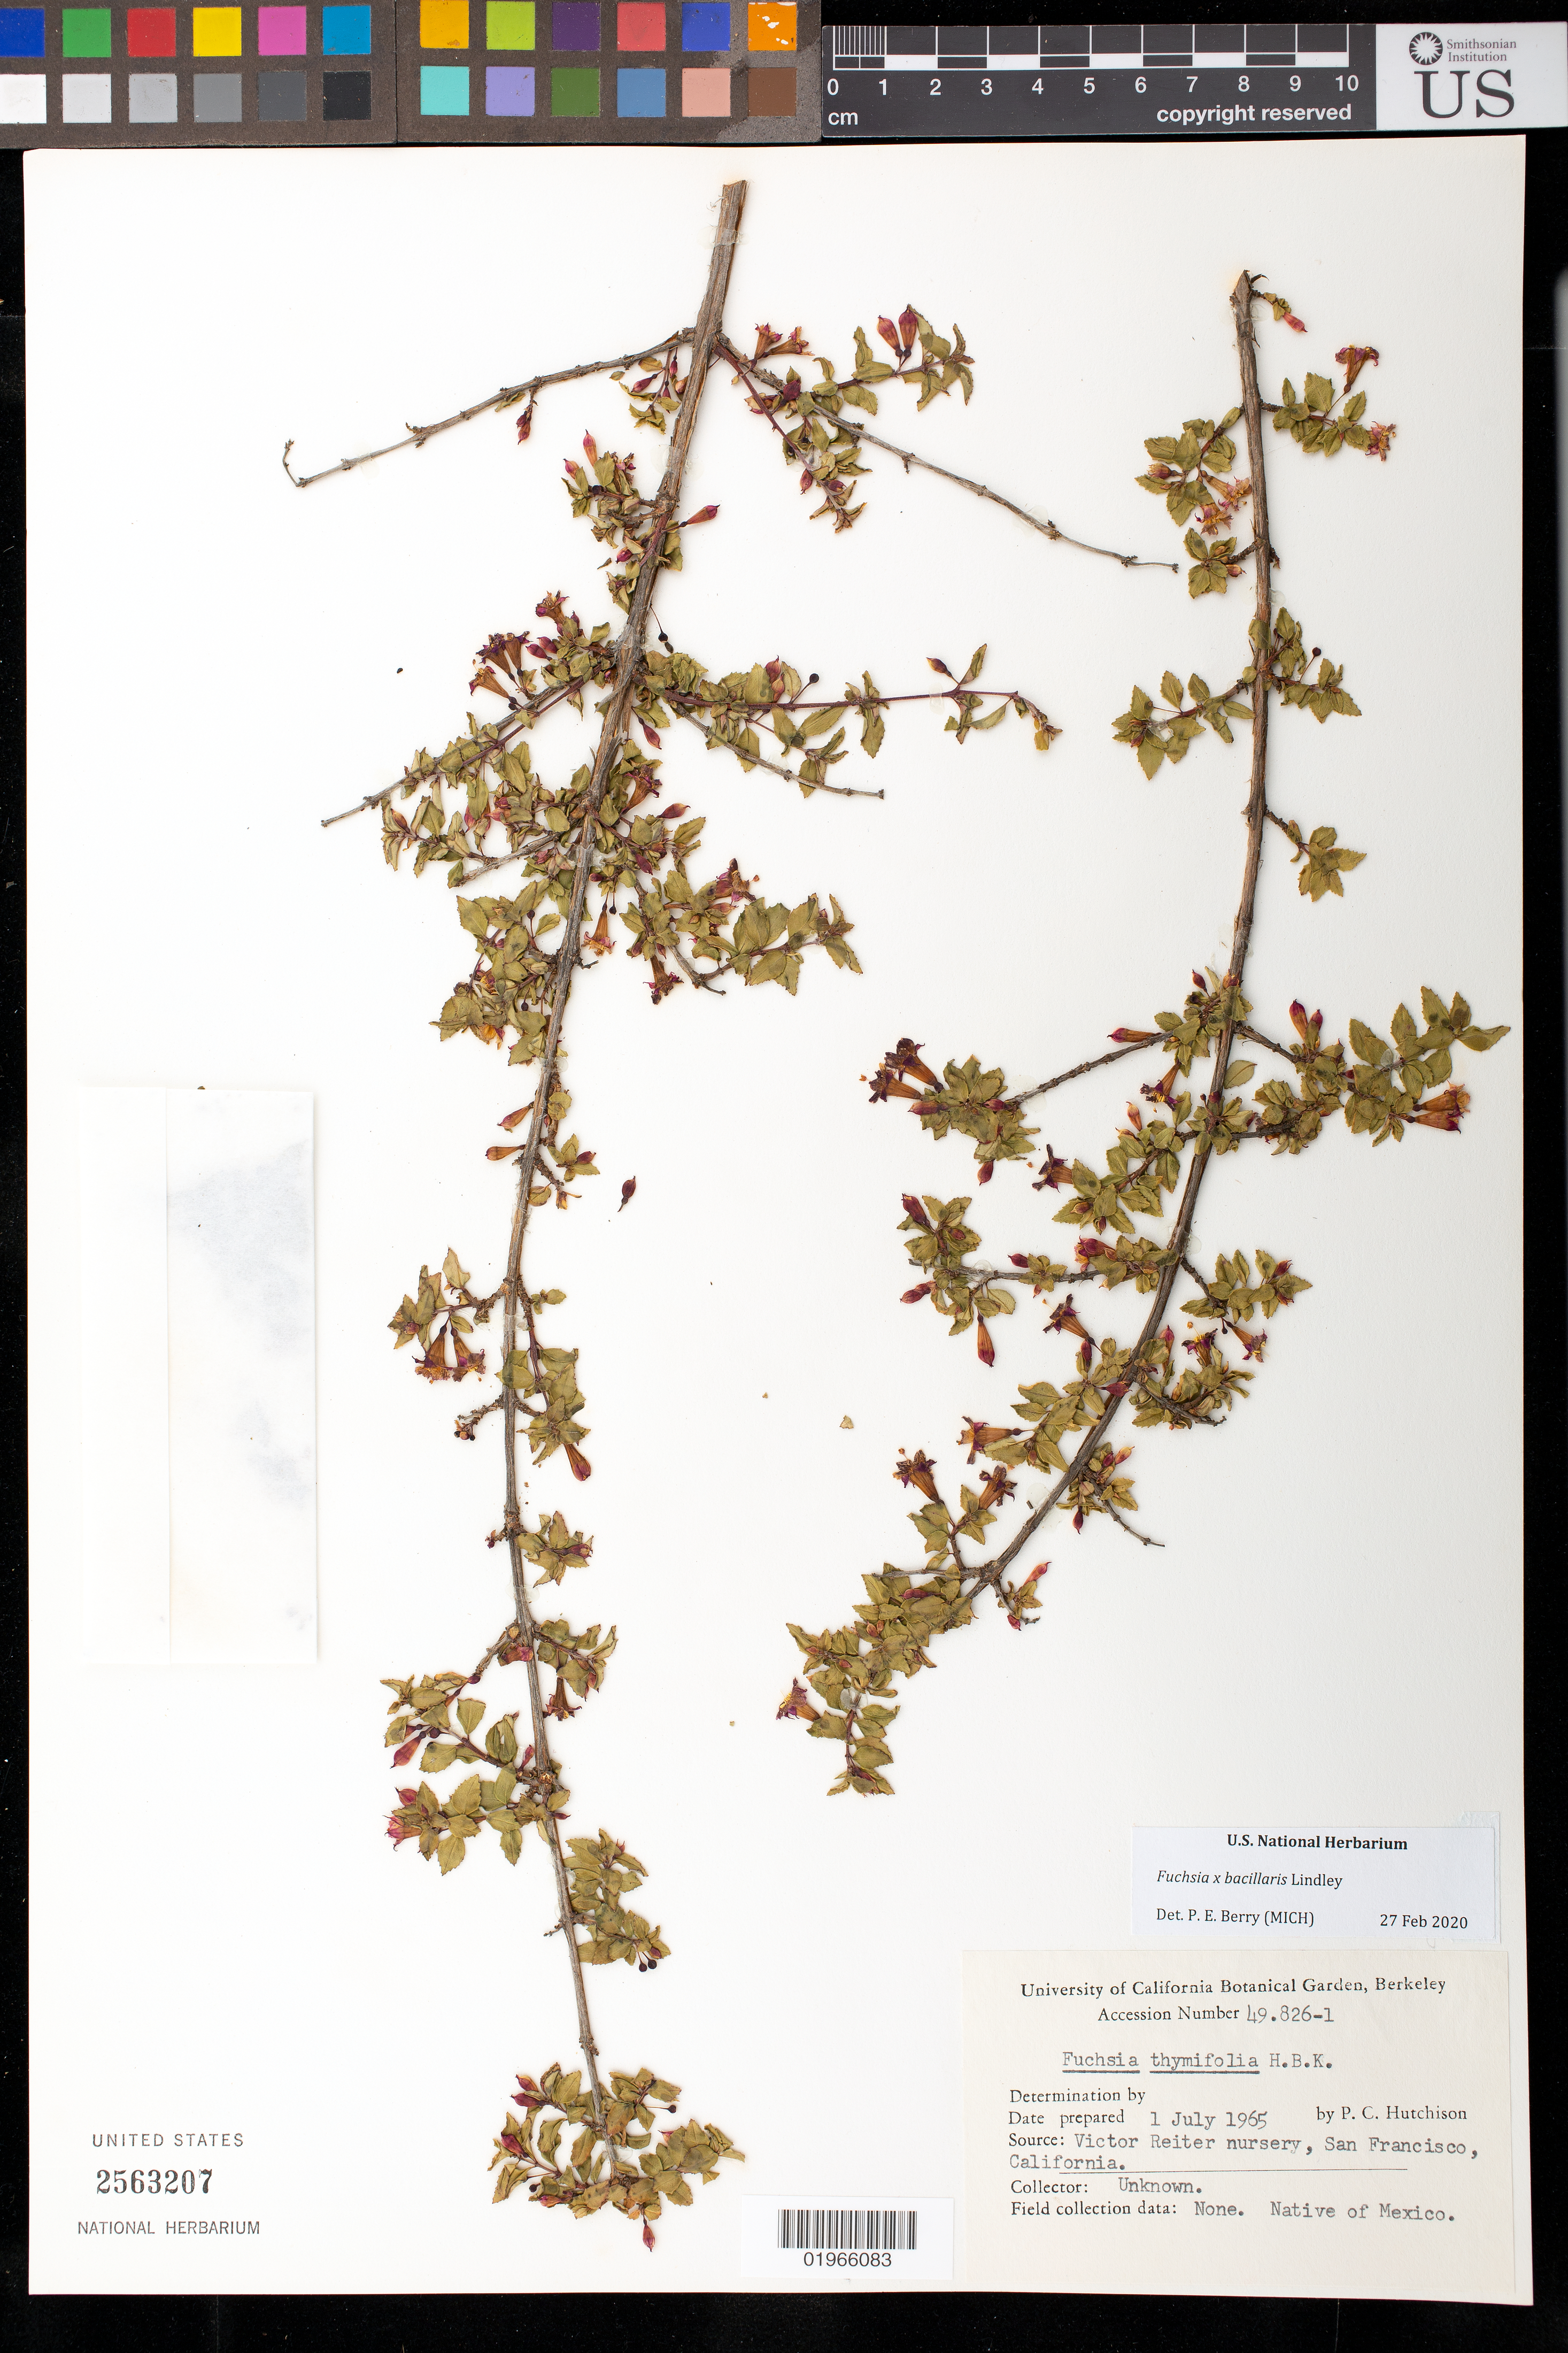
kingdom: Plantae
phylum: Tracheophyta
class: Magnoliopsida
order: Myrtales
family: Onagraceae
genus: Fuchsia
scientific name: Fuchsia x bacillaris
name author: Lindl.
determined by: Berry, P. E., (WIS), University of Wisconsin - Madison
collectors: P. C. Hutchison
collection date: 1965-07-01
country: United States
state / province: California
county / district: Berkeley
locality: University of California Botanical Garden, Berkeley. Sourced from Victor Reiter nursery, San Francisco, CA.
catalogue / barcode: US 2563207